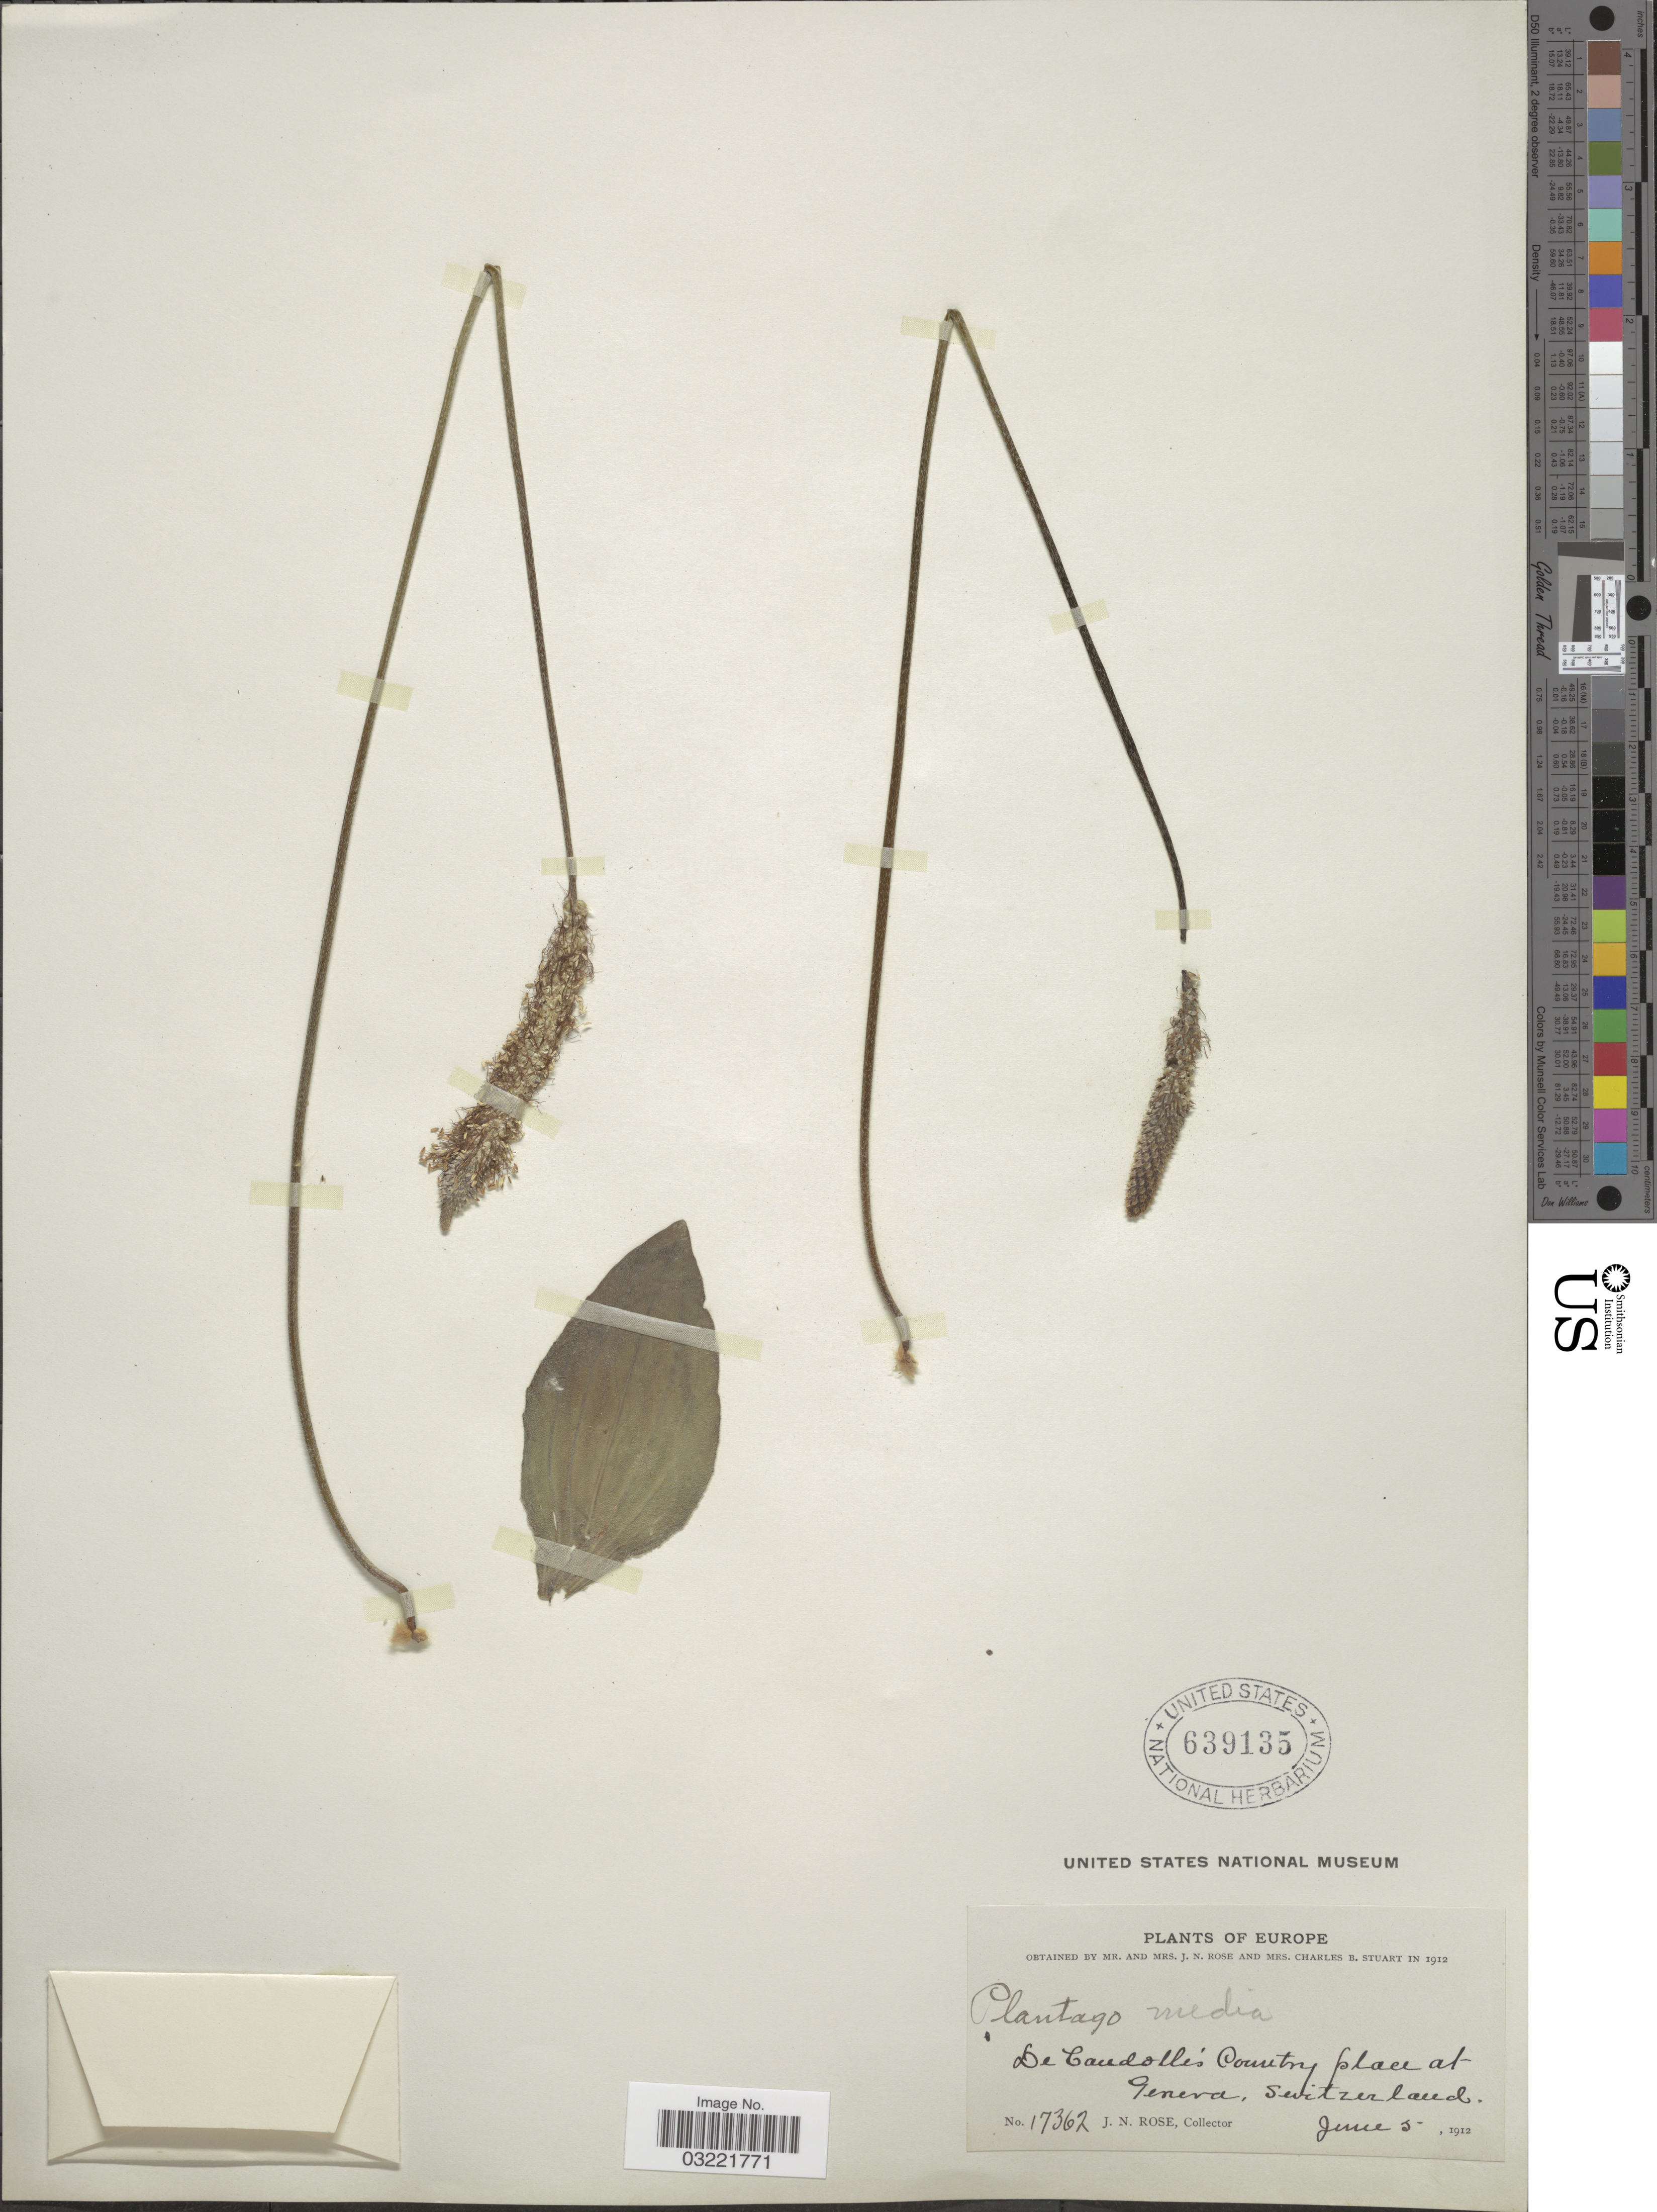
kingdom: Plantae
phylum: Tracheophyta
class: Magnoliopsida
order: Lamiales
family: Plantaginaceae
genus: Plantago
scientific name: Plantago media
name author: L.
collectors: J. N. Rose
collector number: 17362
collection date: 1912-06-05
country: Switzerland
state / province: Genève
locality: De Candolle's Country place at Geneva.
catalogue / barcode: US 639135